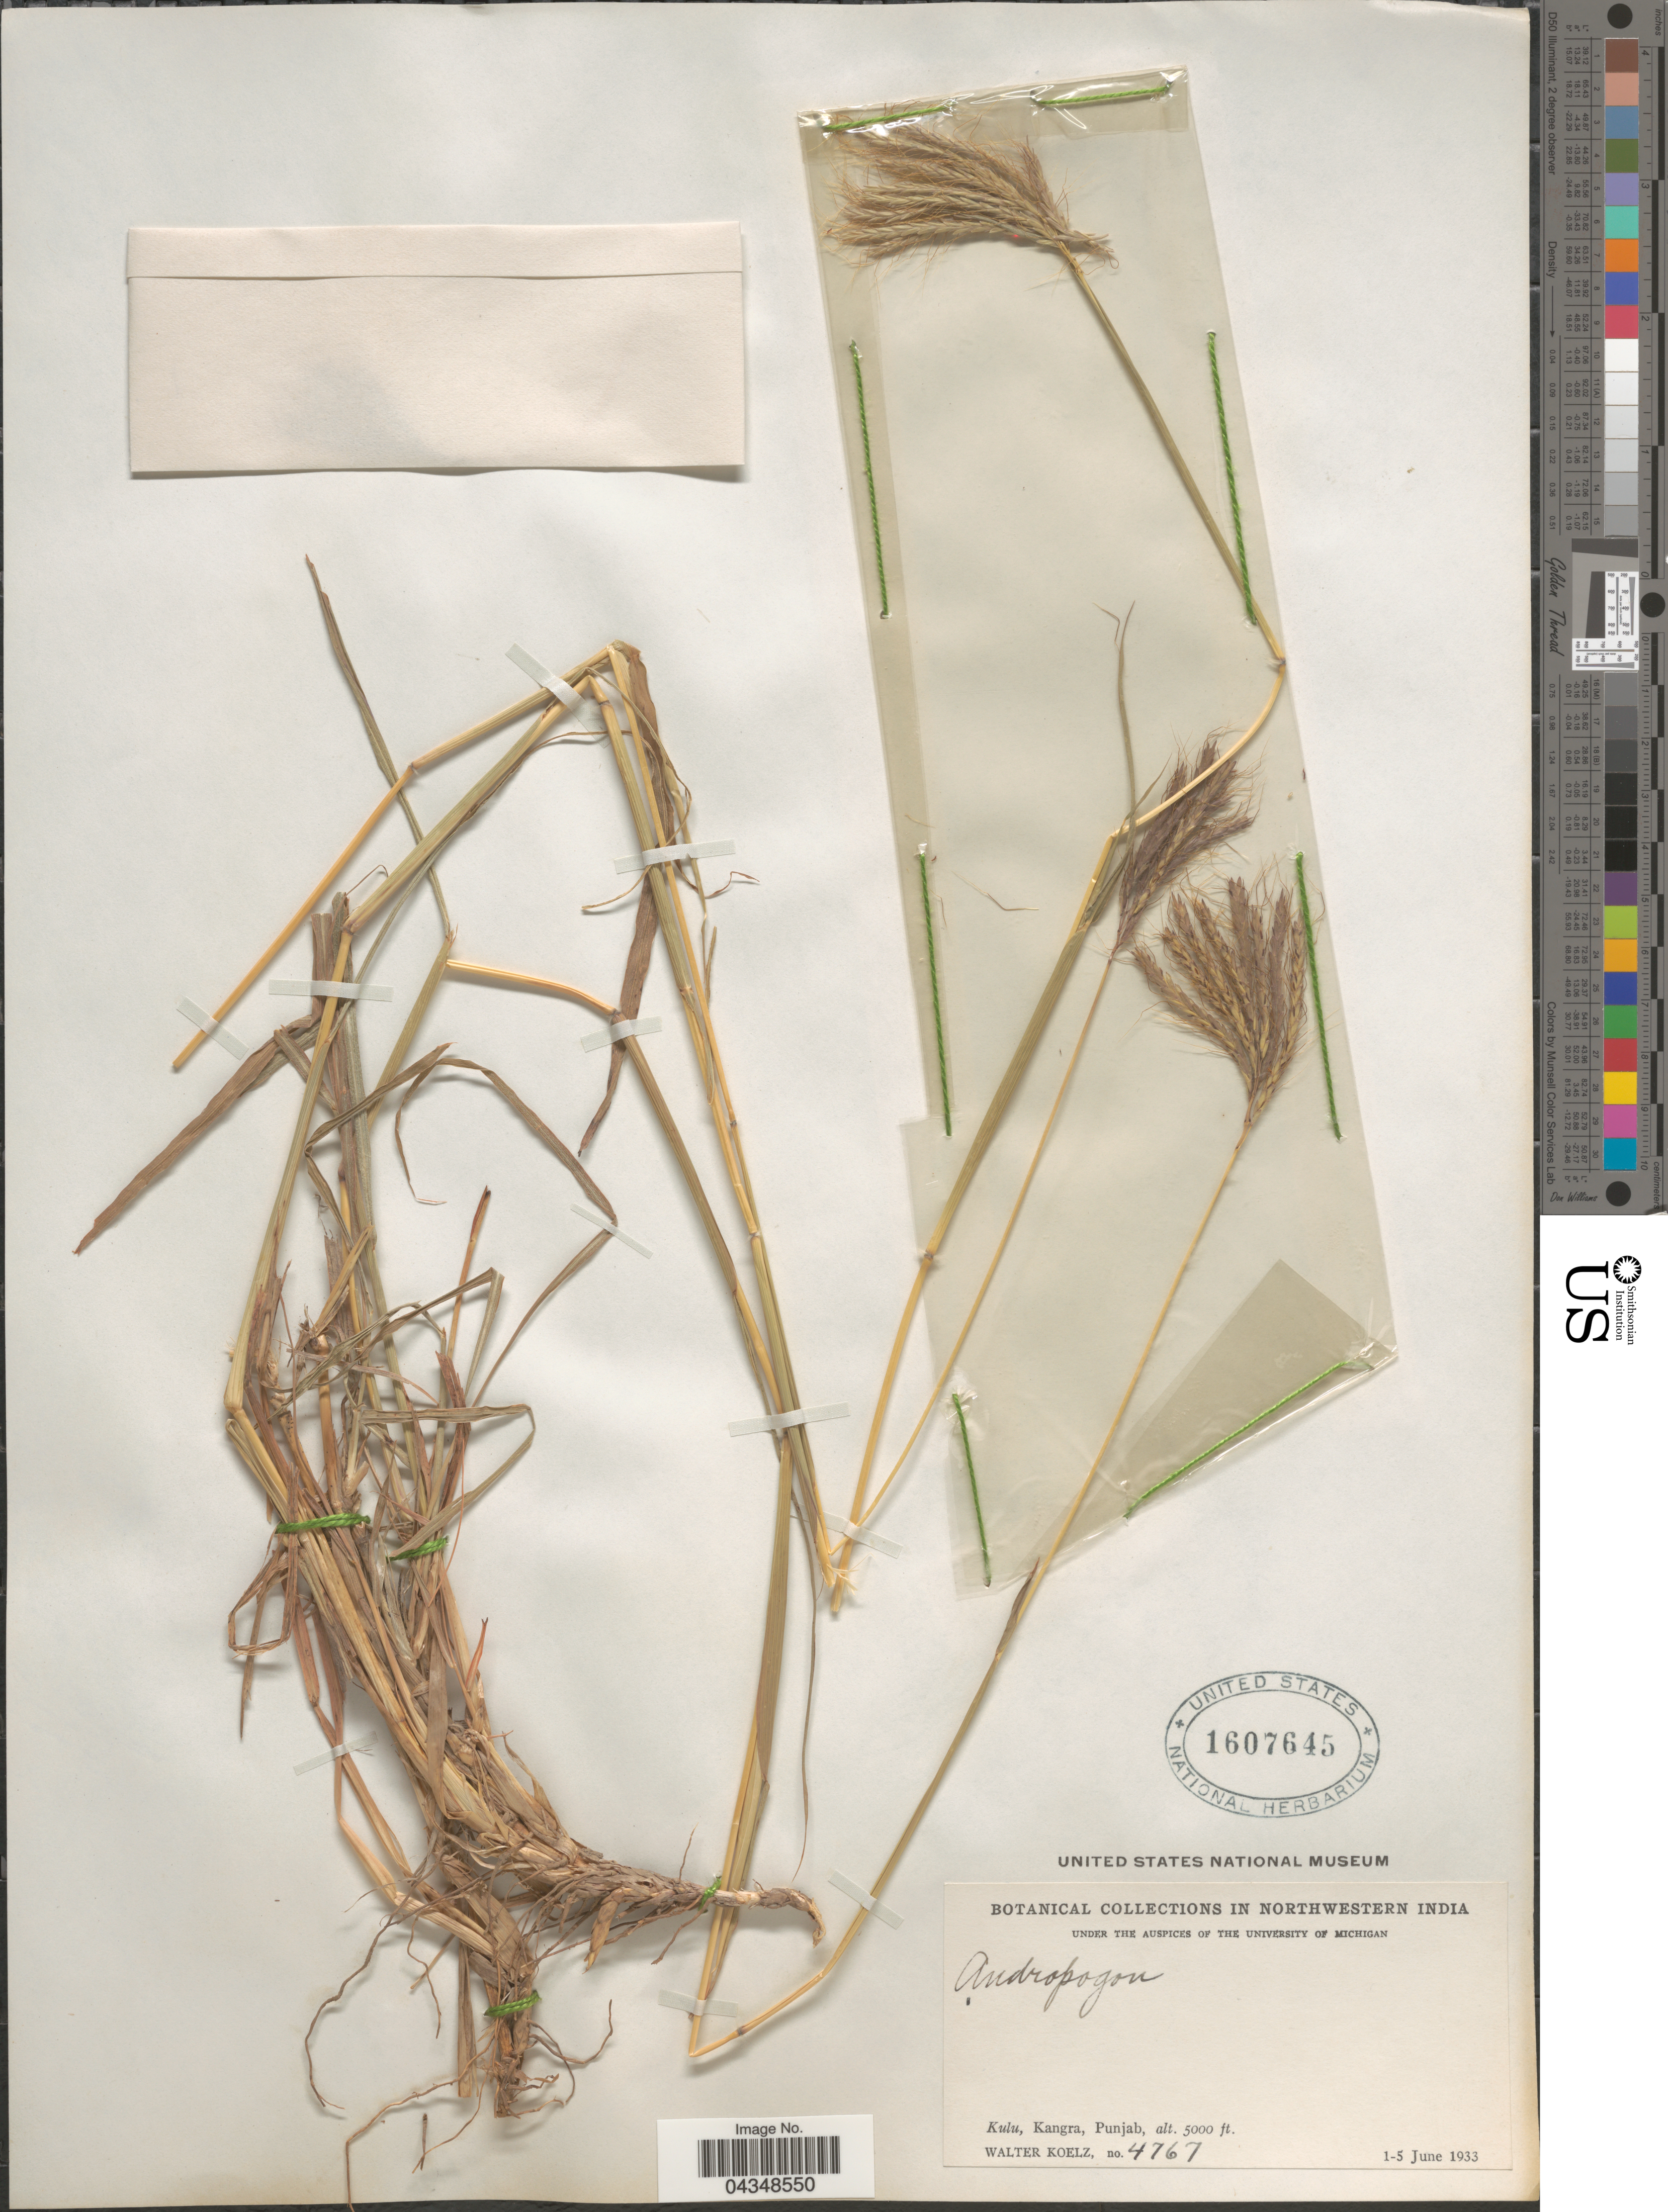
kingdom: Plantae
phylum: Tracheophyta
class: Liliopsida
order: Poales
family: Poaceae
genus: Bothriochloa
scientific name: Bothriochloa bladhii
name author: (Retz.) S.T. Blake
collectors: W. N. Koelz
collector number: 4767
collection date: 1933-06-01/1933-06-05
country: India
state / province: Himachal Pradesh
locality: Northwestern India. Kulu, Kangra.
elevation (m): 1524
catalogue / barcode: US 1607645